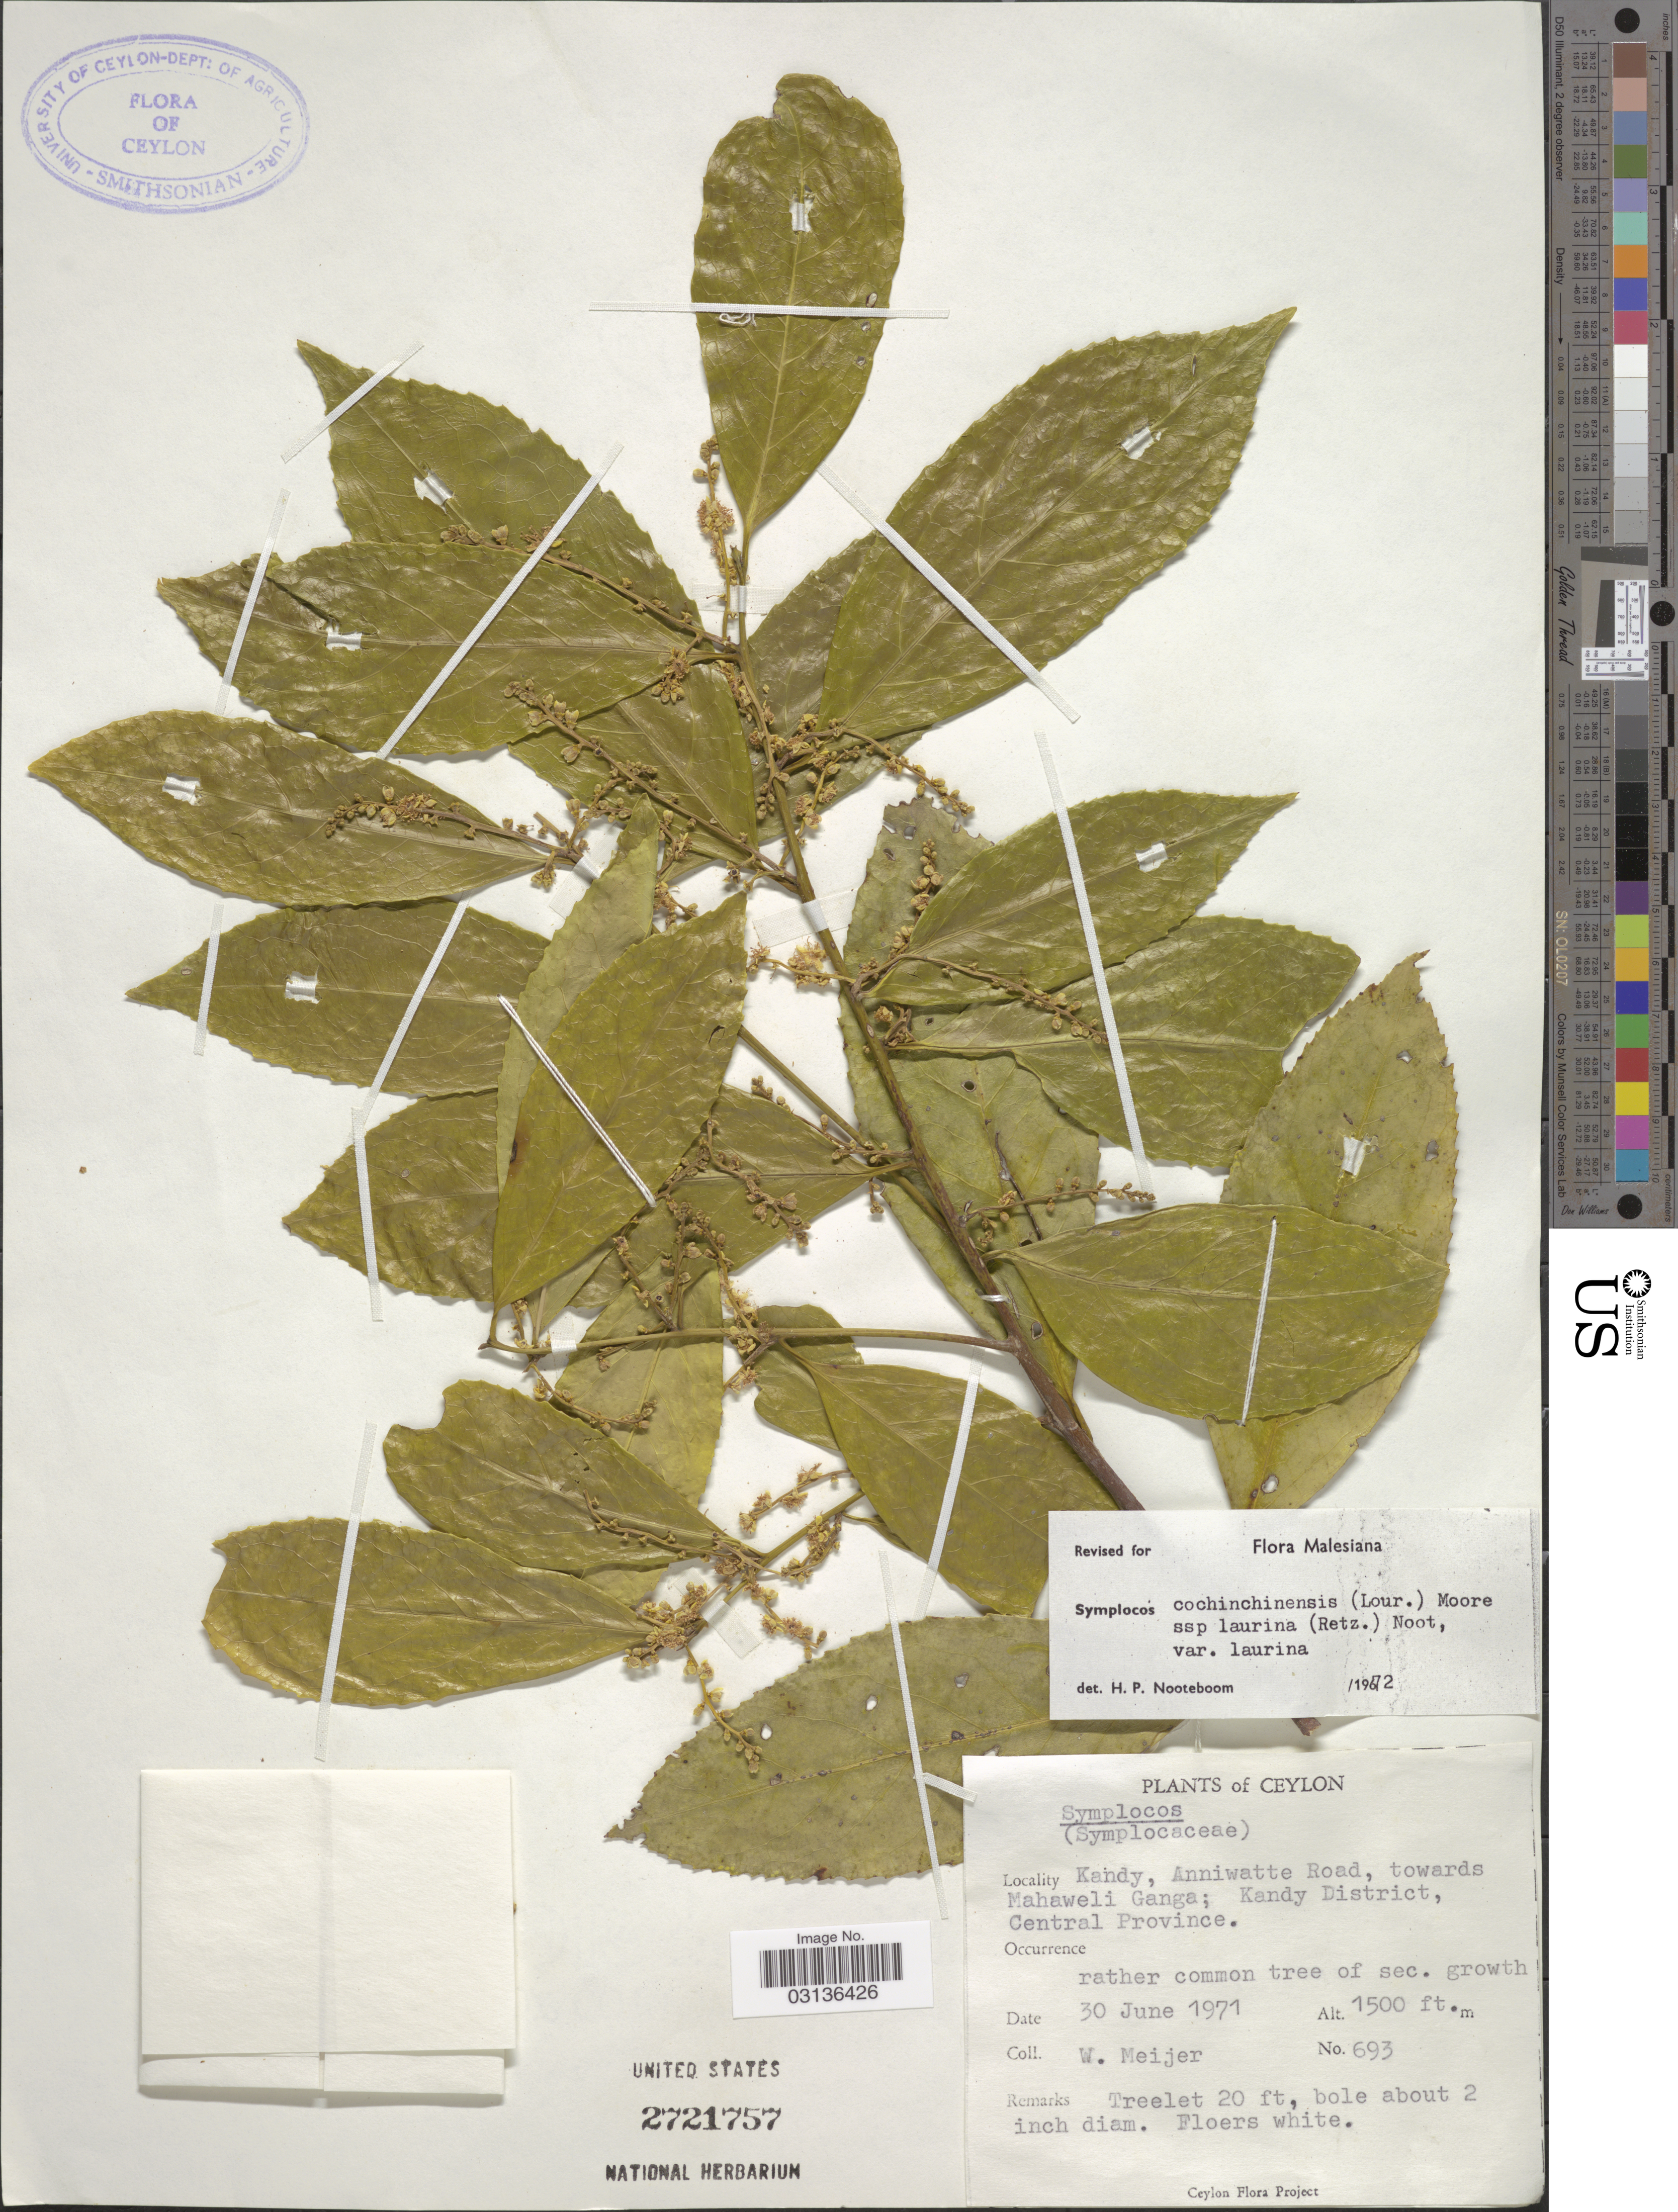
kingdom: Plantae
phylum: Tracheophyta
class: Magnoliopsida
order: Ericales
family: Symplocaceae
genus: Symplocos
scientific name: Symplocos cochinchinensis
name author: (Lour.) S. Moore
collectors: W. Meijer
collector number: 693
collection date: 1971-06-30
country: Sri Lanka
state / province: Central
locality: Ceylon. Kandy, Anniwatte Road, towards Mahaweli Ganga; Kandy District.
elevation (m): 1500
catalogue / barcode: US 2721757